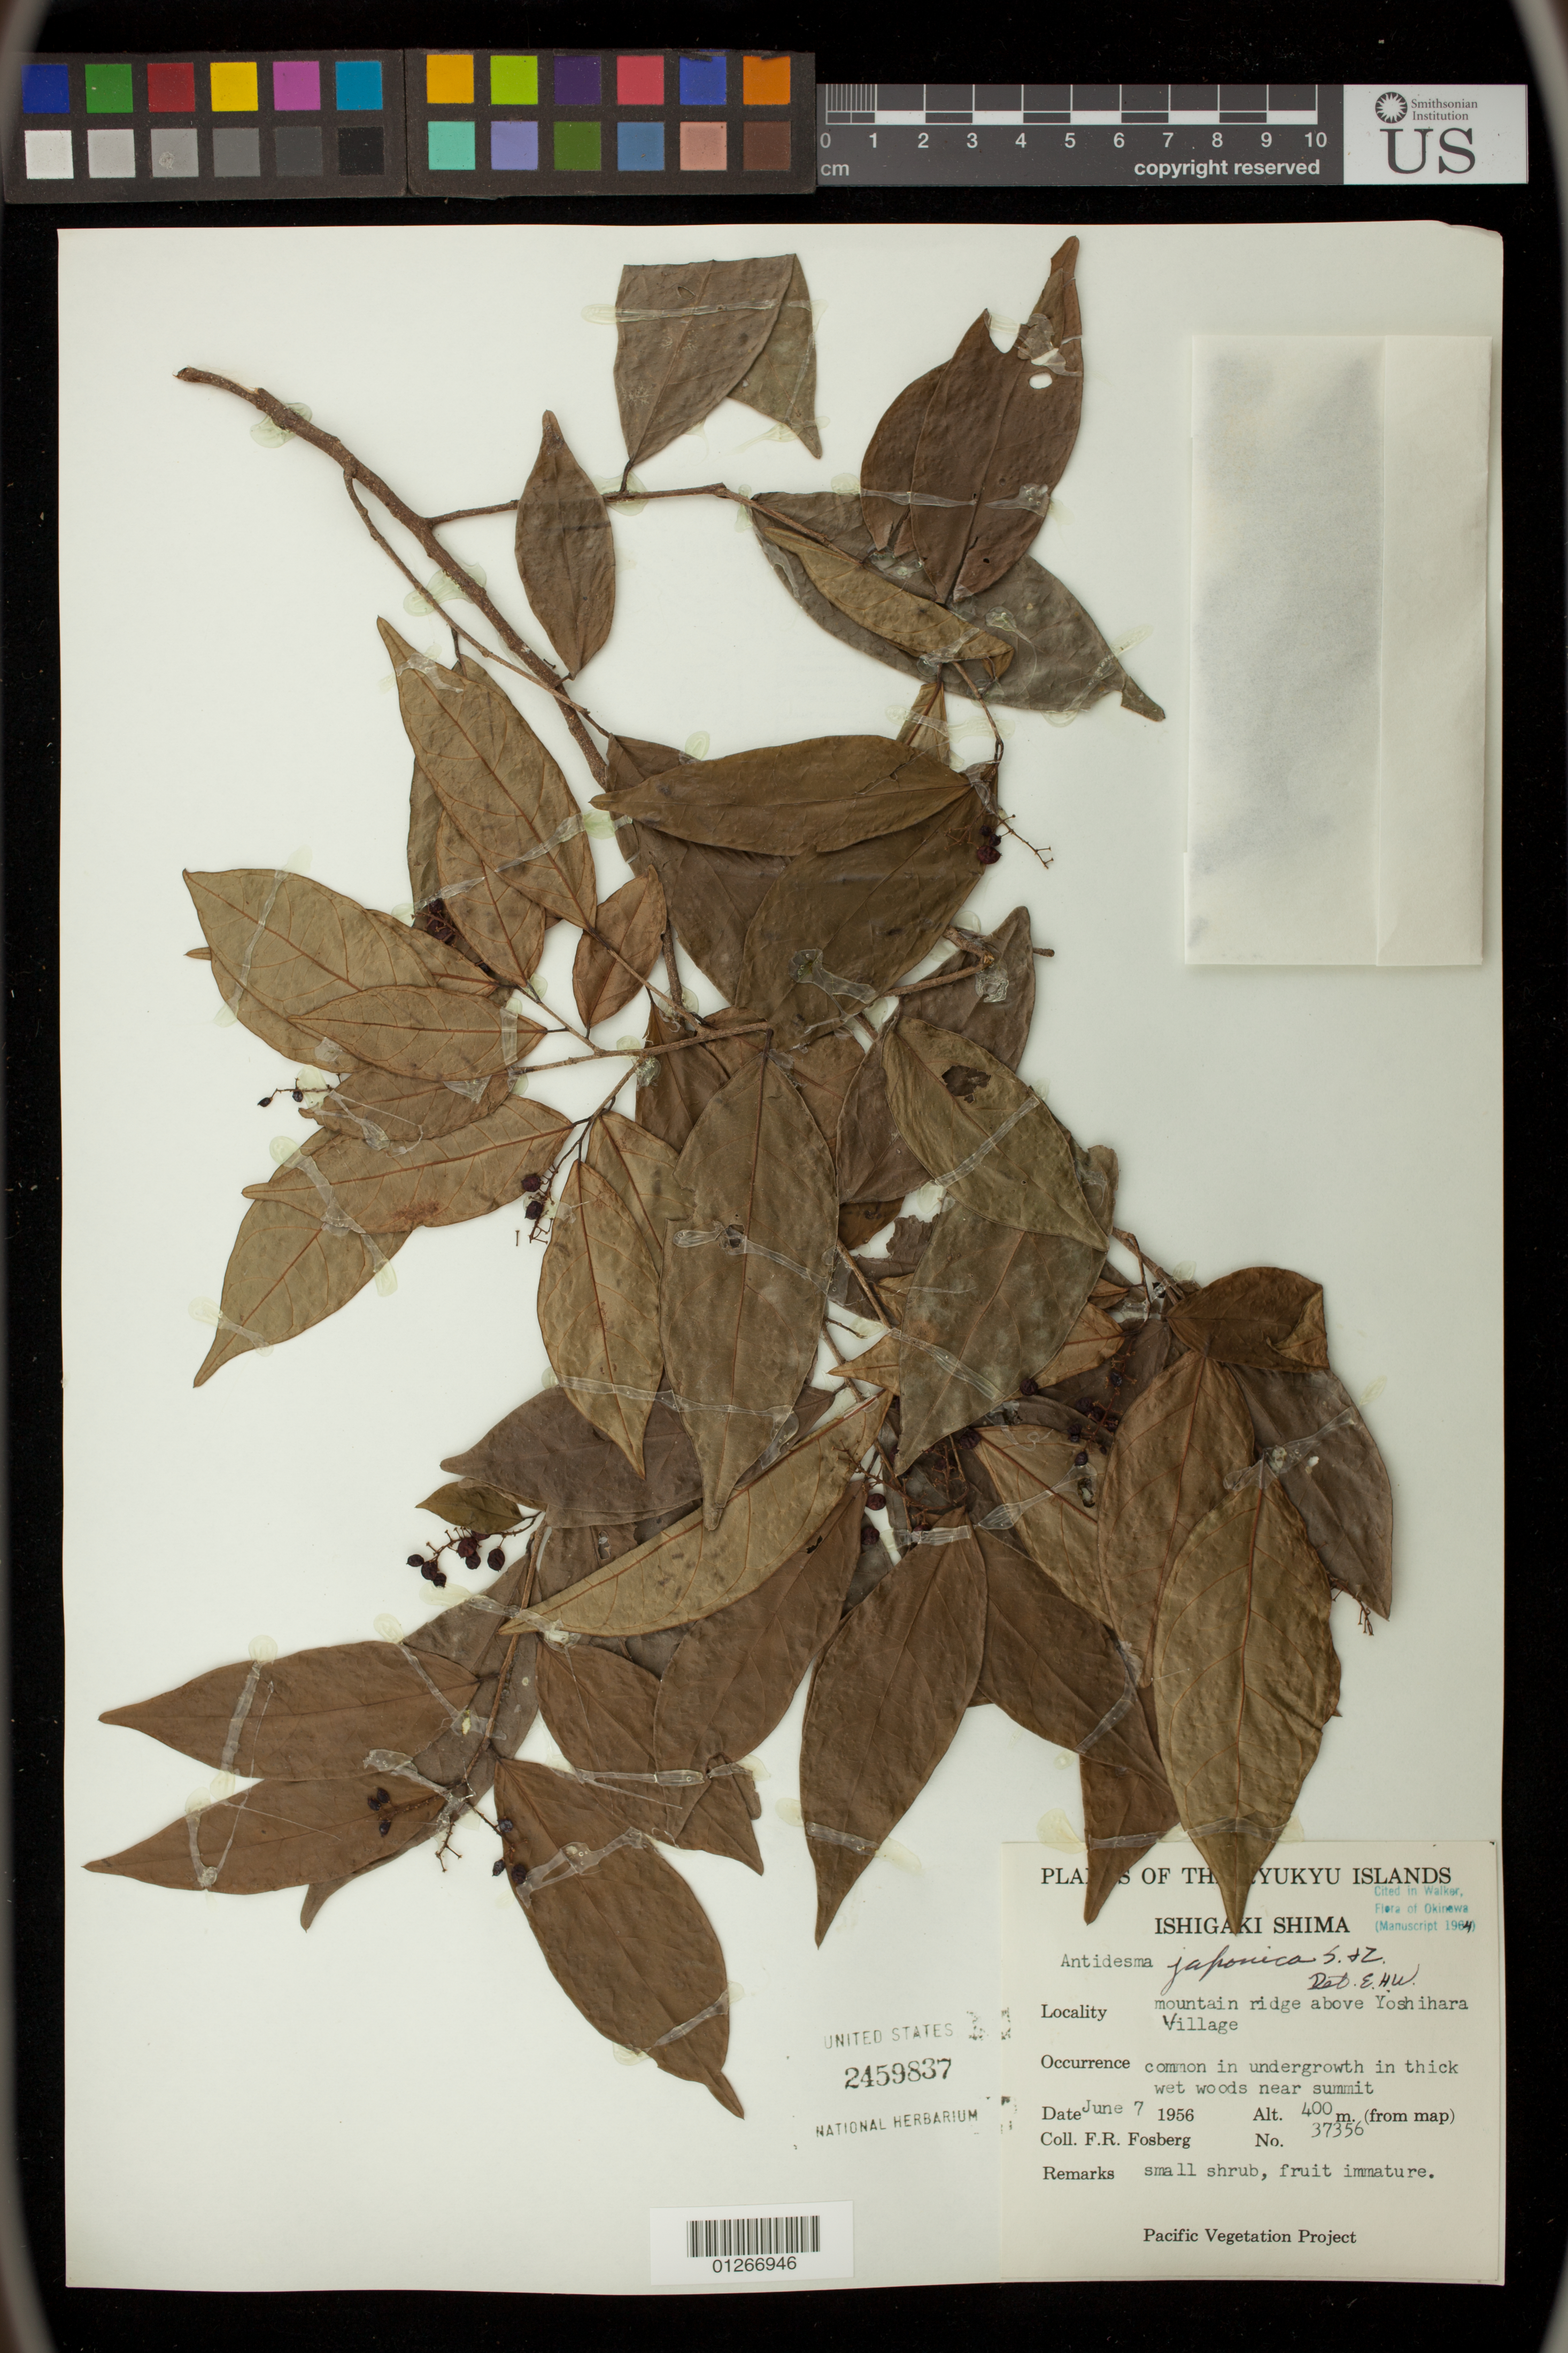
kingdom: Plantae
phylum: Tracheophyta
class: Magnoliopsida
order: Malpighiales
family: Phyllanthaceae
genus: Antidesma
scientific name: Antidesma japonicum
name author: Siebert & Zucc.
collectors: F. R. Fosberg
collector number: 37356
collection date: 1956-06-07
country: Japan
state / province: Okinawa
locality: Ryukyu Islands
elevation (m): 400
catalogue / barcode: US 2459837